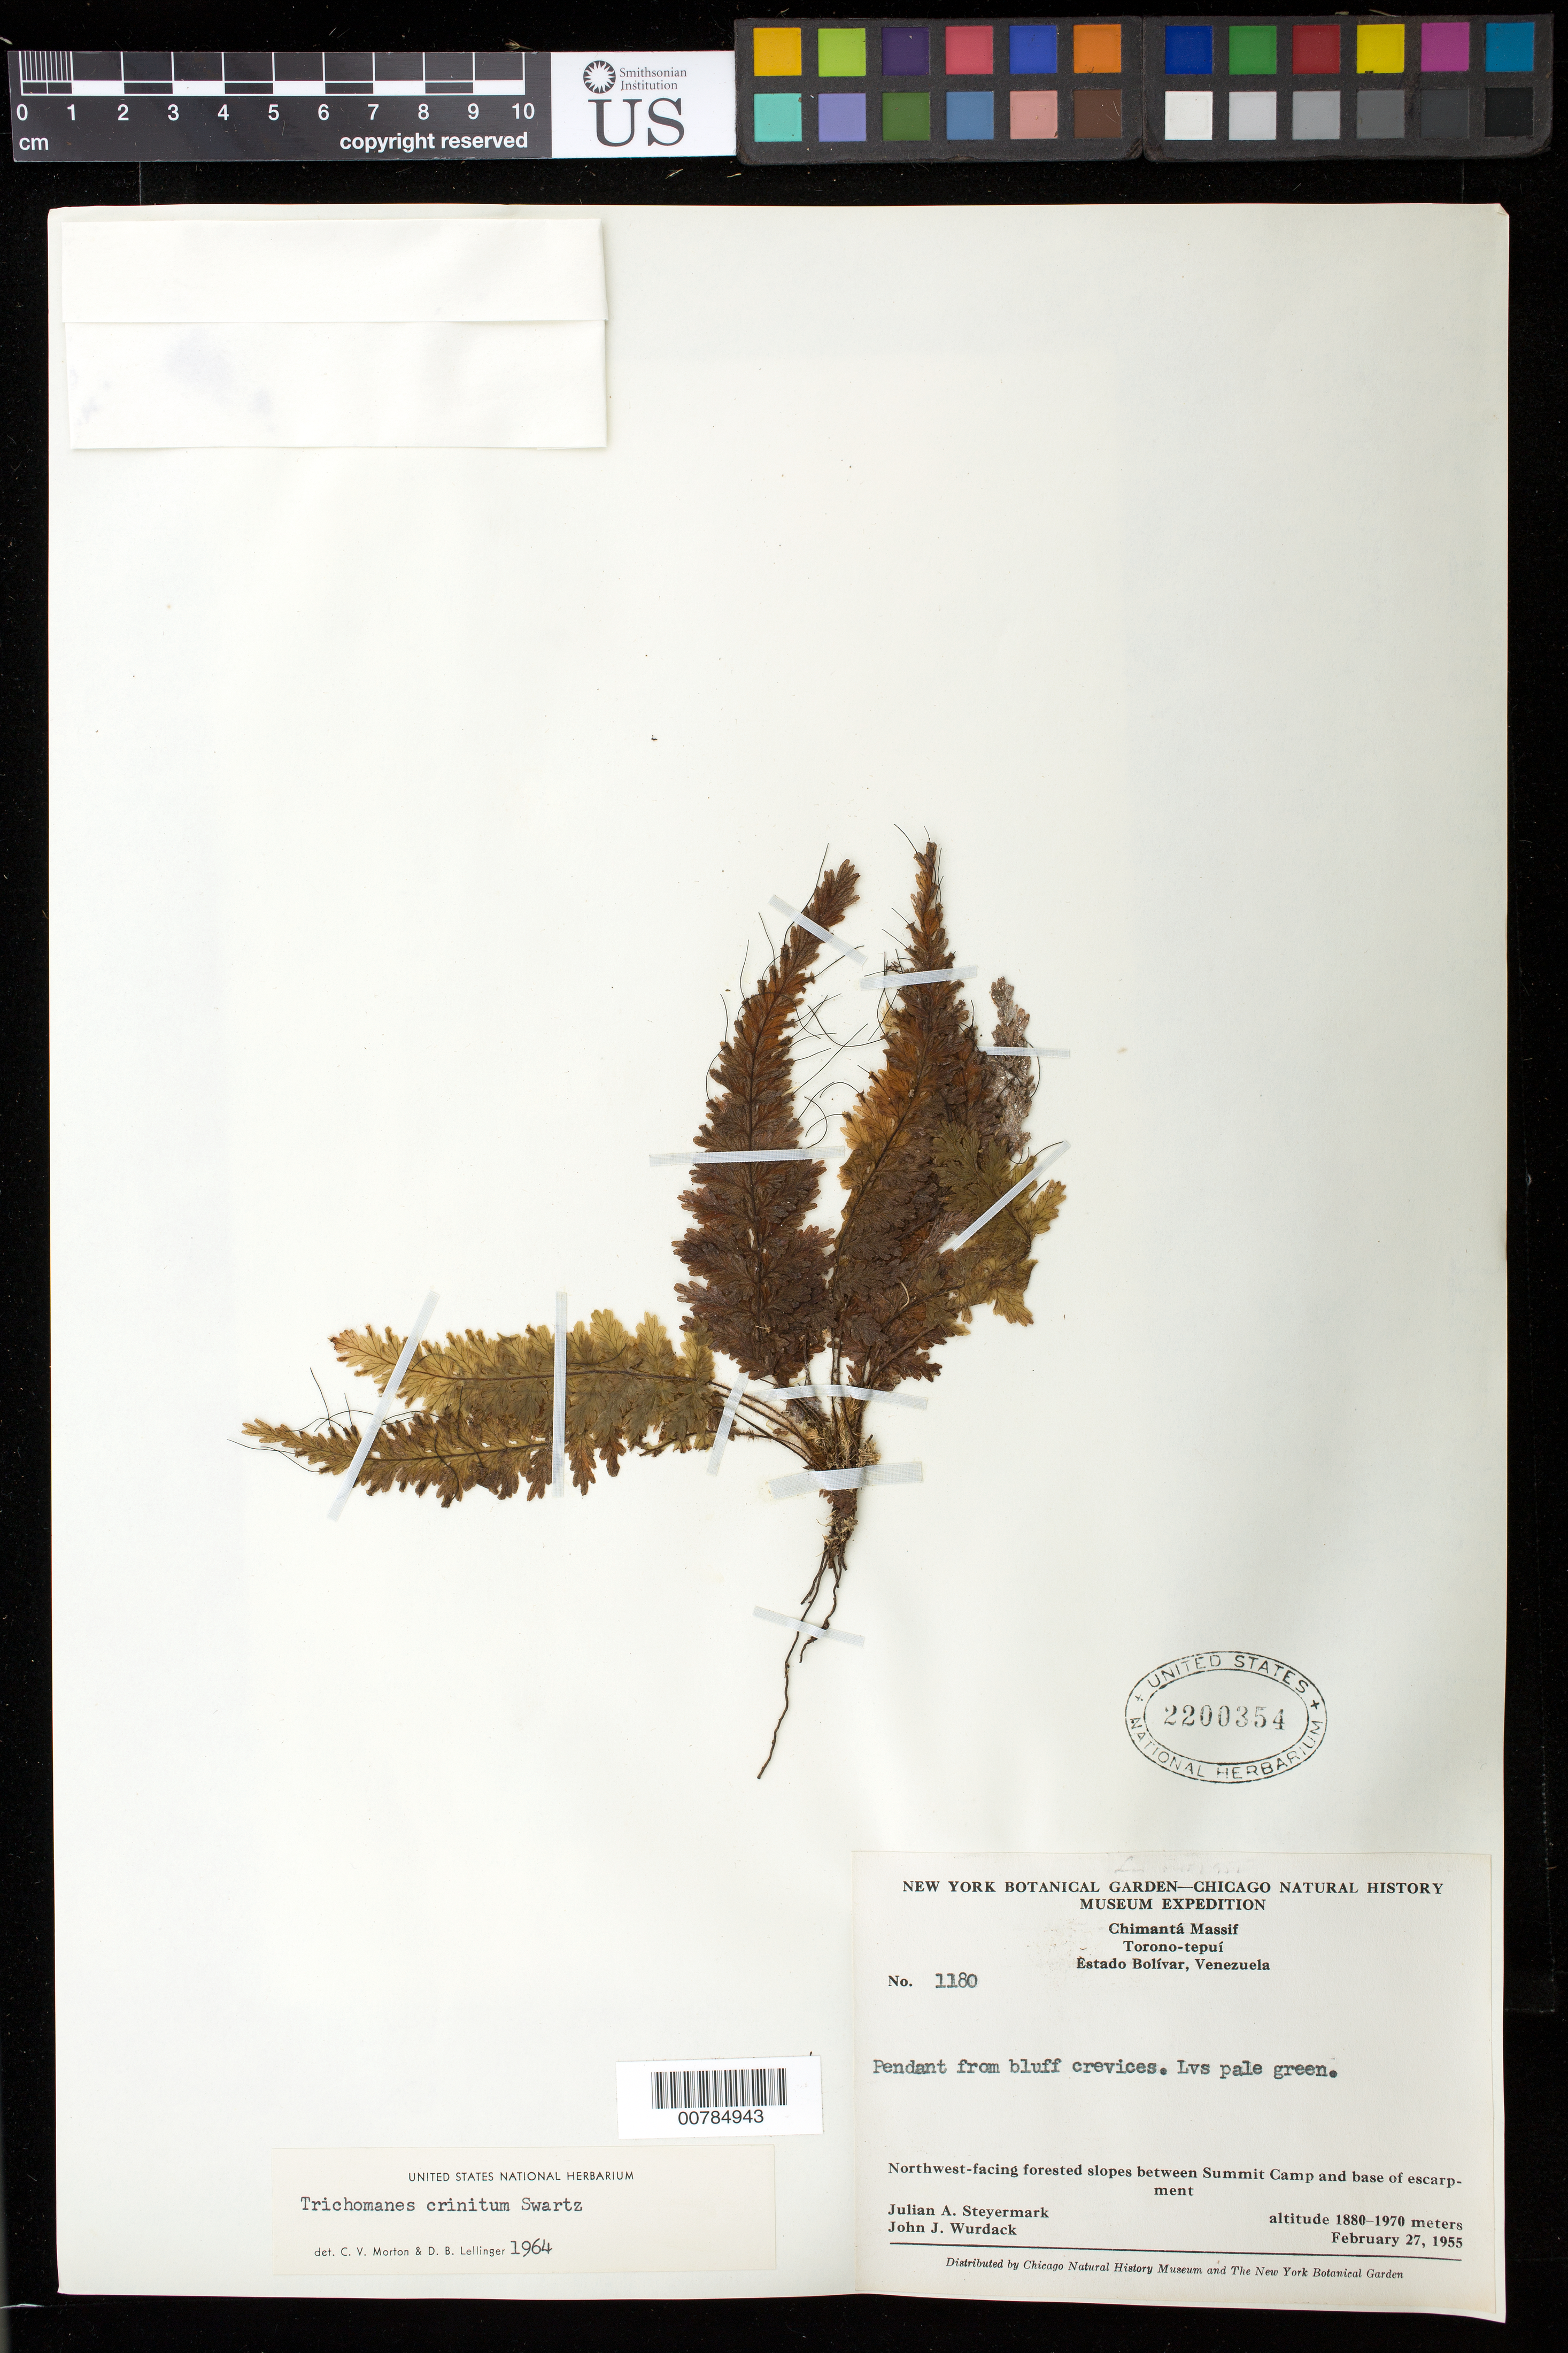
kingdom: Plantae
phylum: Tracheophyta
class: Polypodiopsida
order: Hymenophyllales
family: Hymenophyllaceae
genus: Trichomanes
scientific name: Trichomanes crinitum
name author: Sw.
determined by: Lellinger, David B., (BOT), Smithsonian Institution - National Museum of Natural History (UNITED STATES)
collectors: J. Steyermark & J. J. Wurdack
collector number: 55 1180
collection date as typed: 27-Feb-55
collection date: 1955-02-27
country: Venezuela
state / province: Bolívar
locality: Chimantá Massif, Torono-tepuí, between Summit Camp and base of escarpment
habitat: NW facing forested slopes; from bluff crevices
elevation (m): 1880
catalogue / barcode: US 2200354